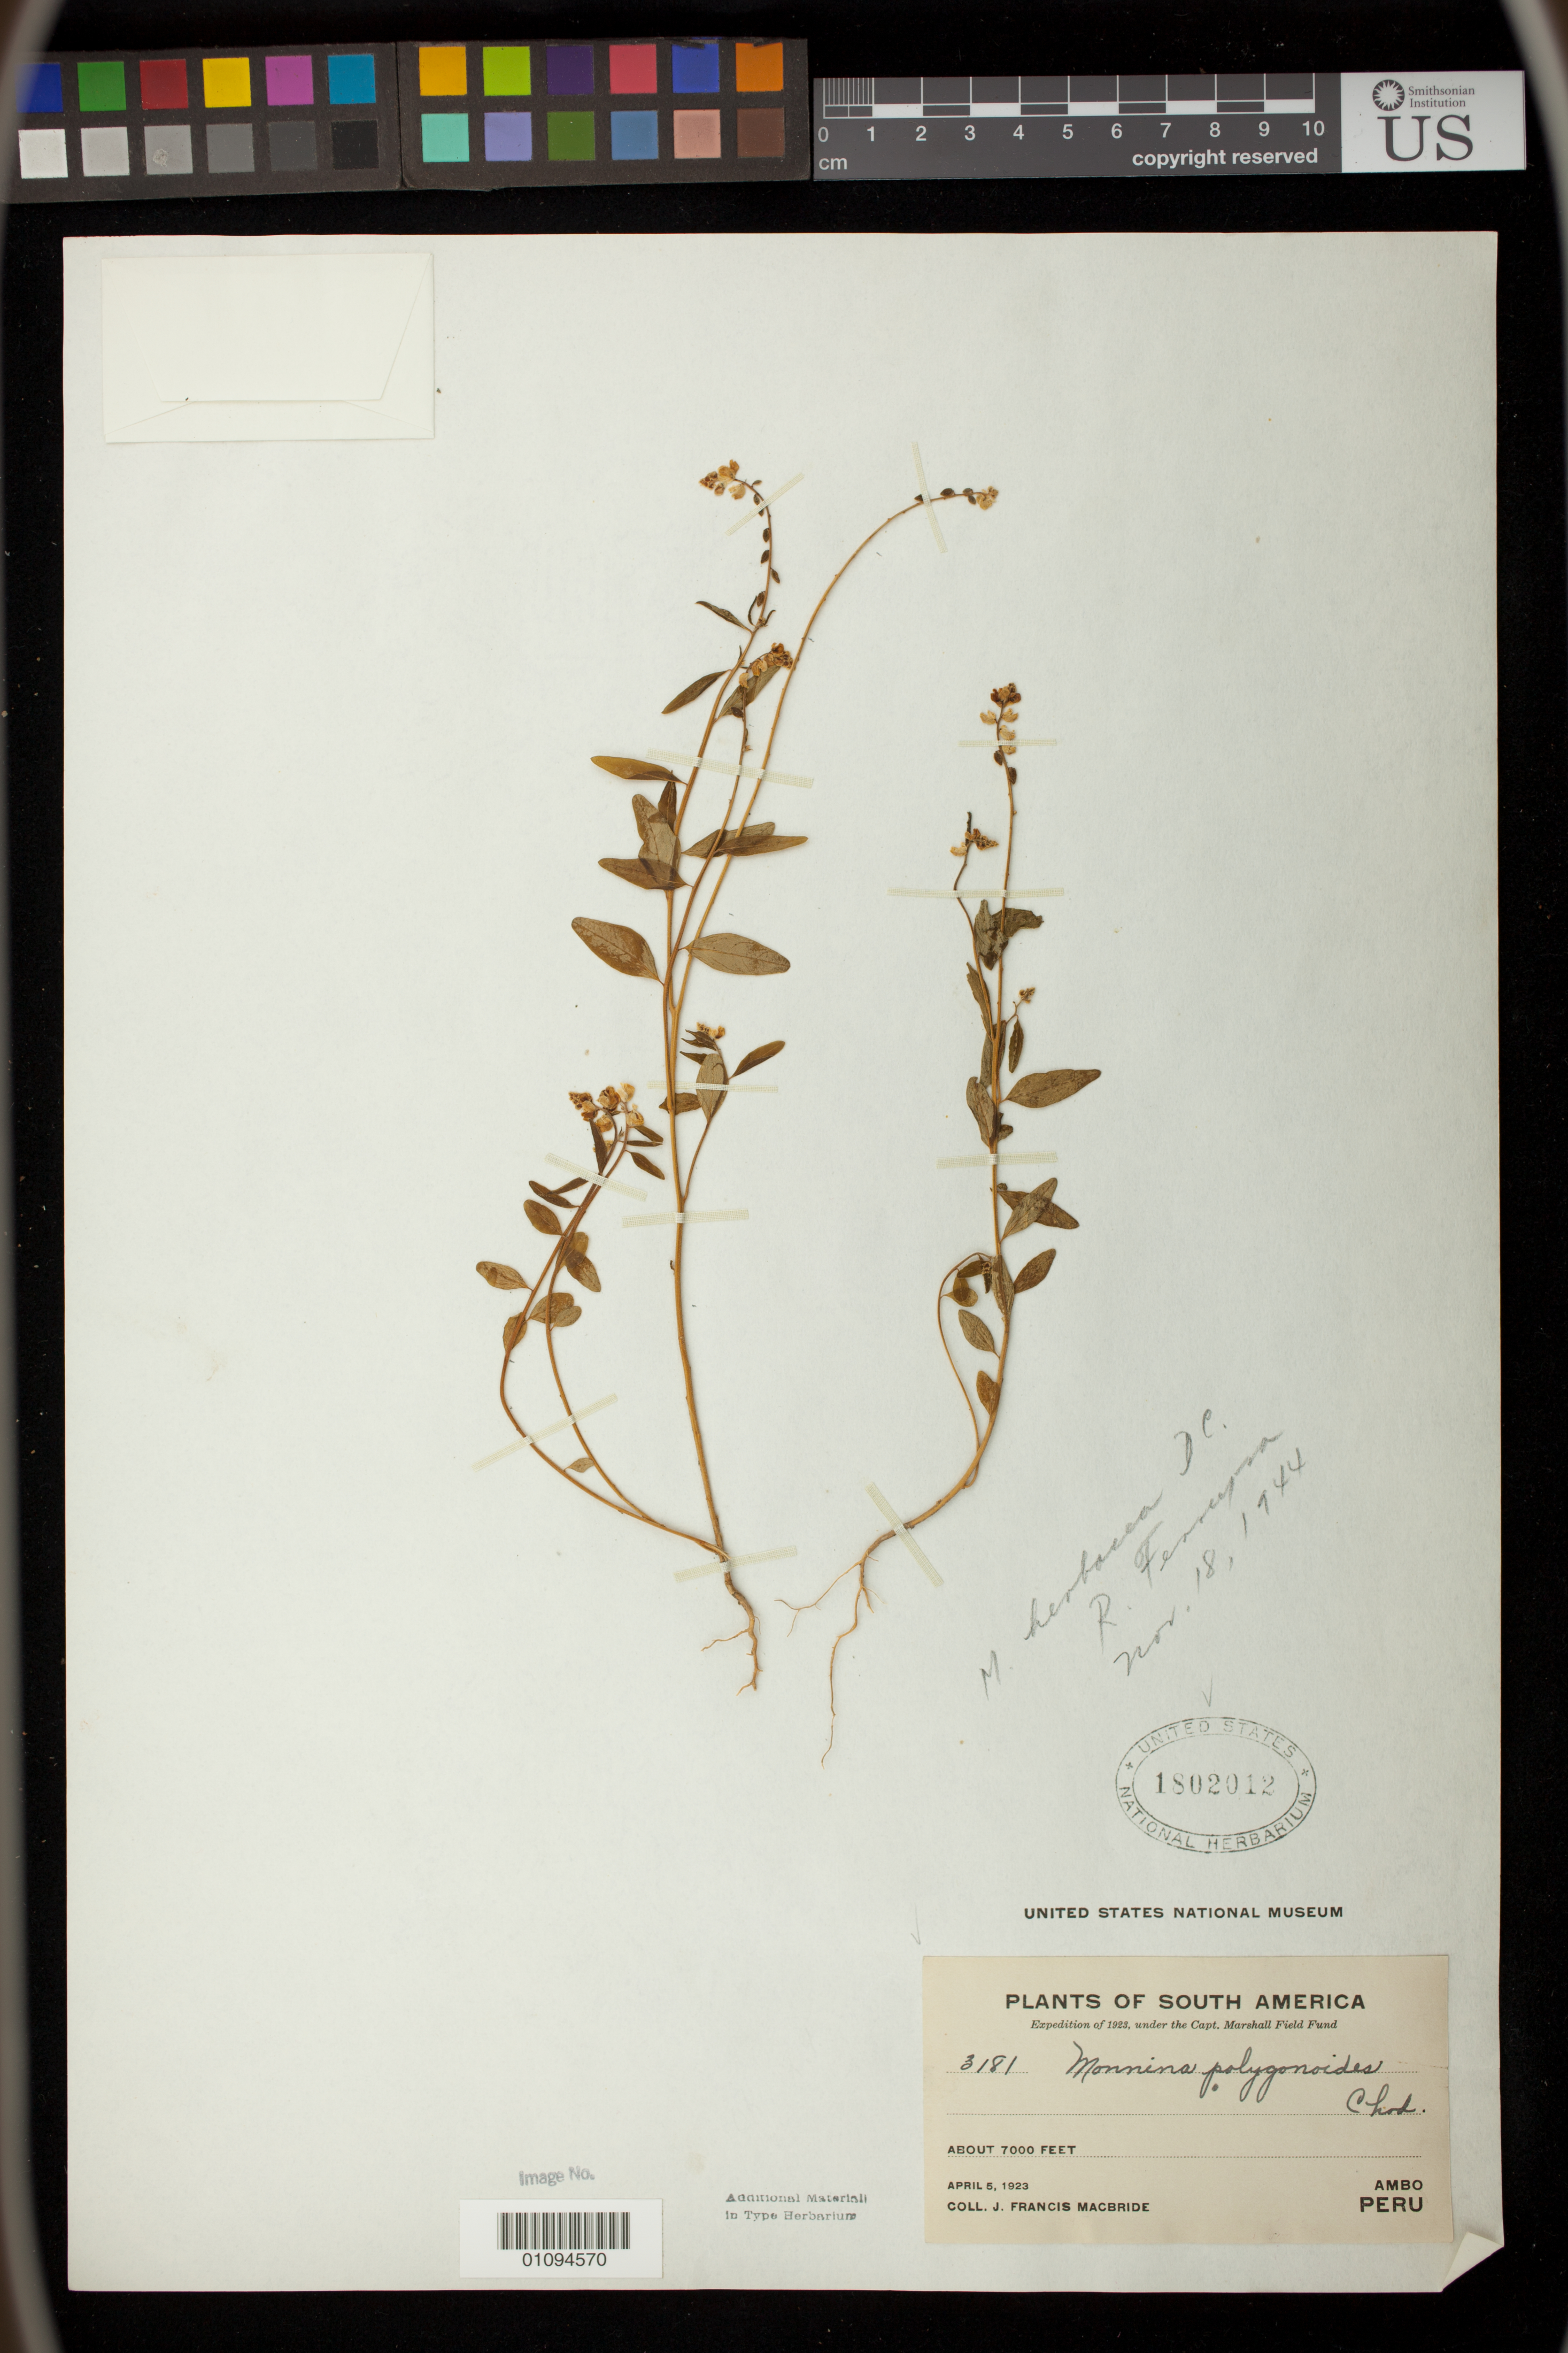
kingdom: Plantae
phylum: Tracheophyta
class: Magnoliopsida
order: Fabales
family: Polygalaceae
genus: Monnina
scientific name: Monnina polygonoides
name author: Chodat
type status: Isolectotype; Isosyntype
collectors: J. F. Macbride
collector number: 3181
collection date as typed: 05 Apr 1923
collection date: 1923-04-05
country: Peru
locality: Ambo.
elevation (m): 2134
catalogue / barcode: US 1802012